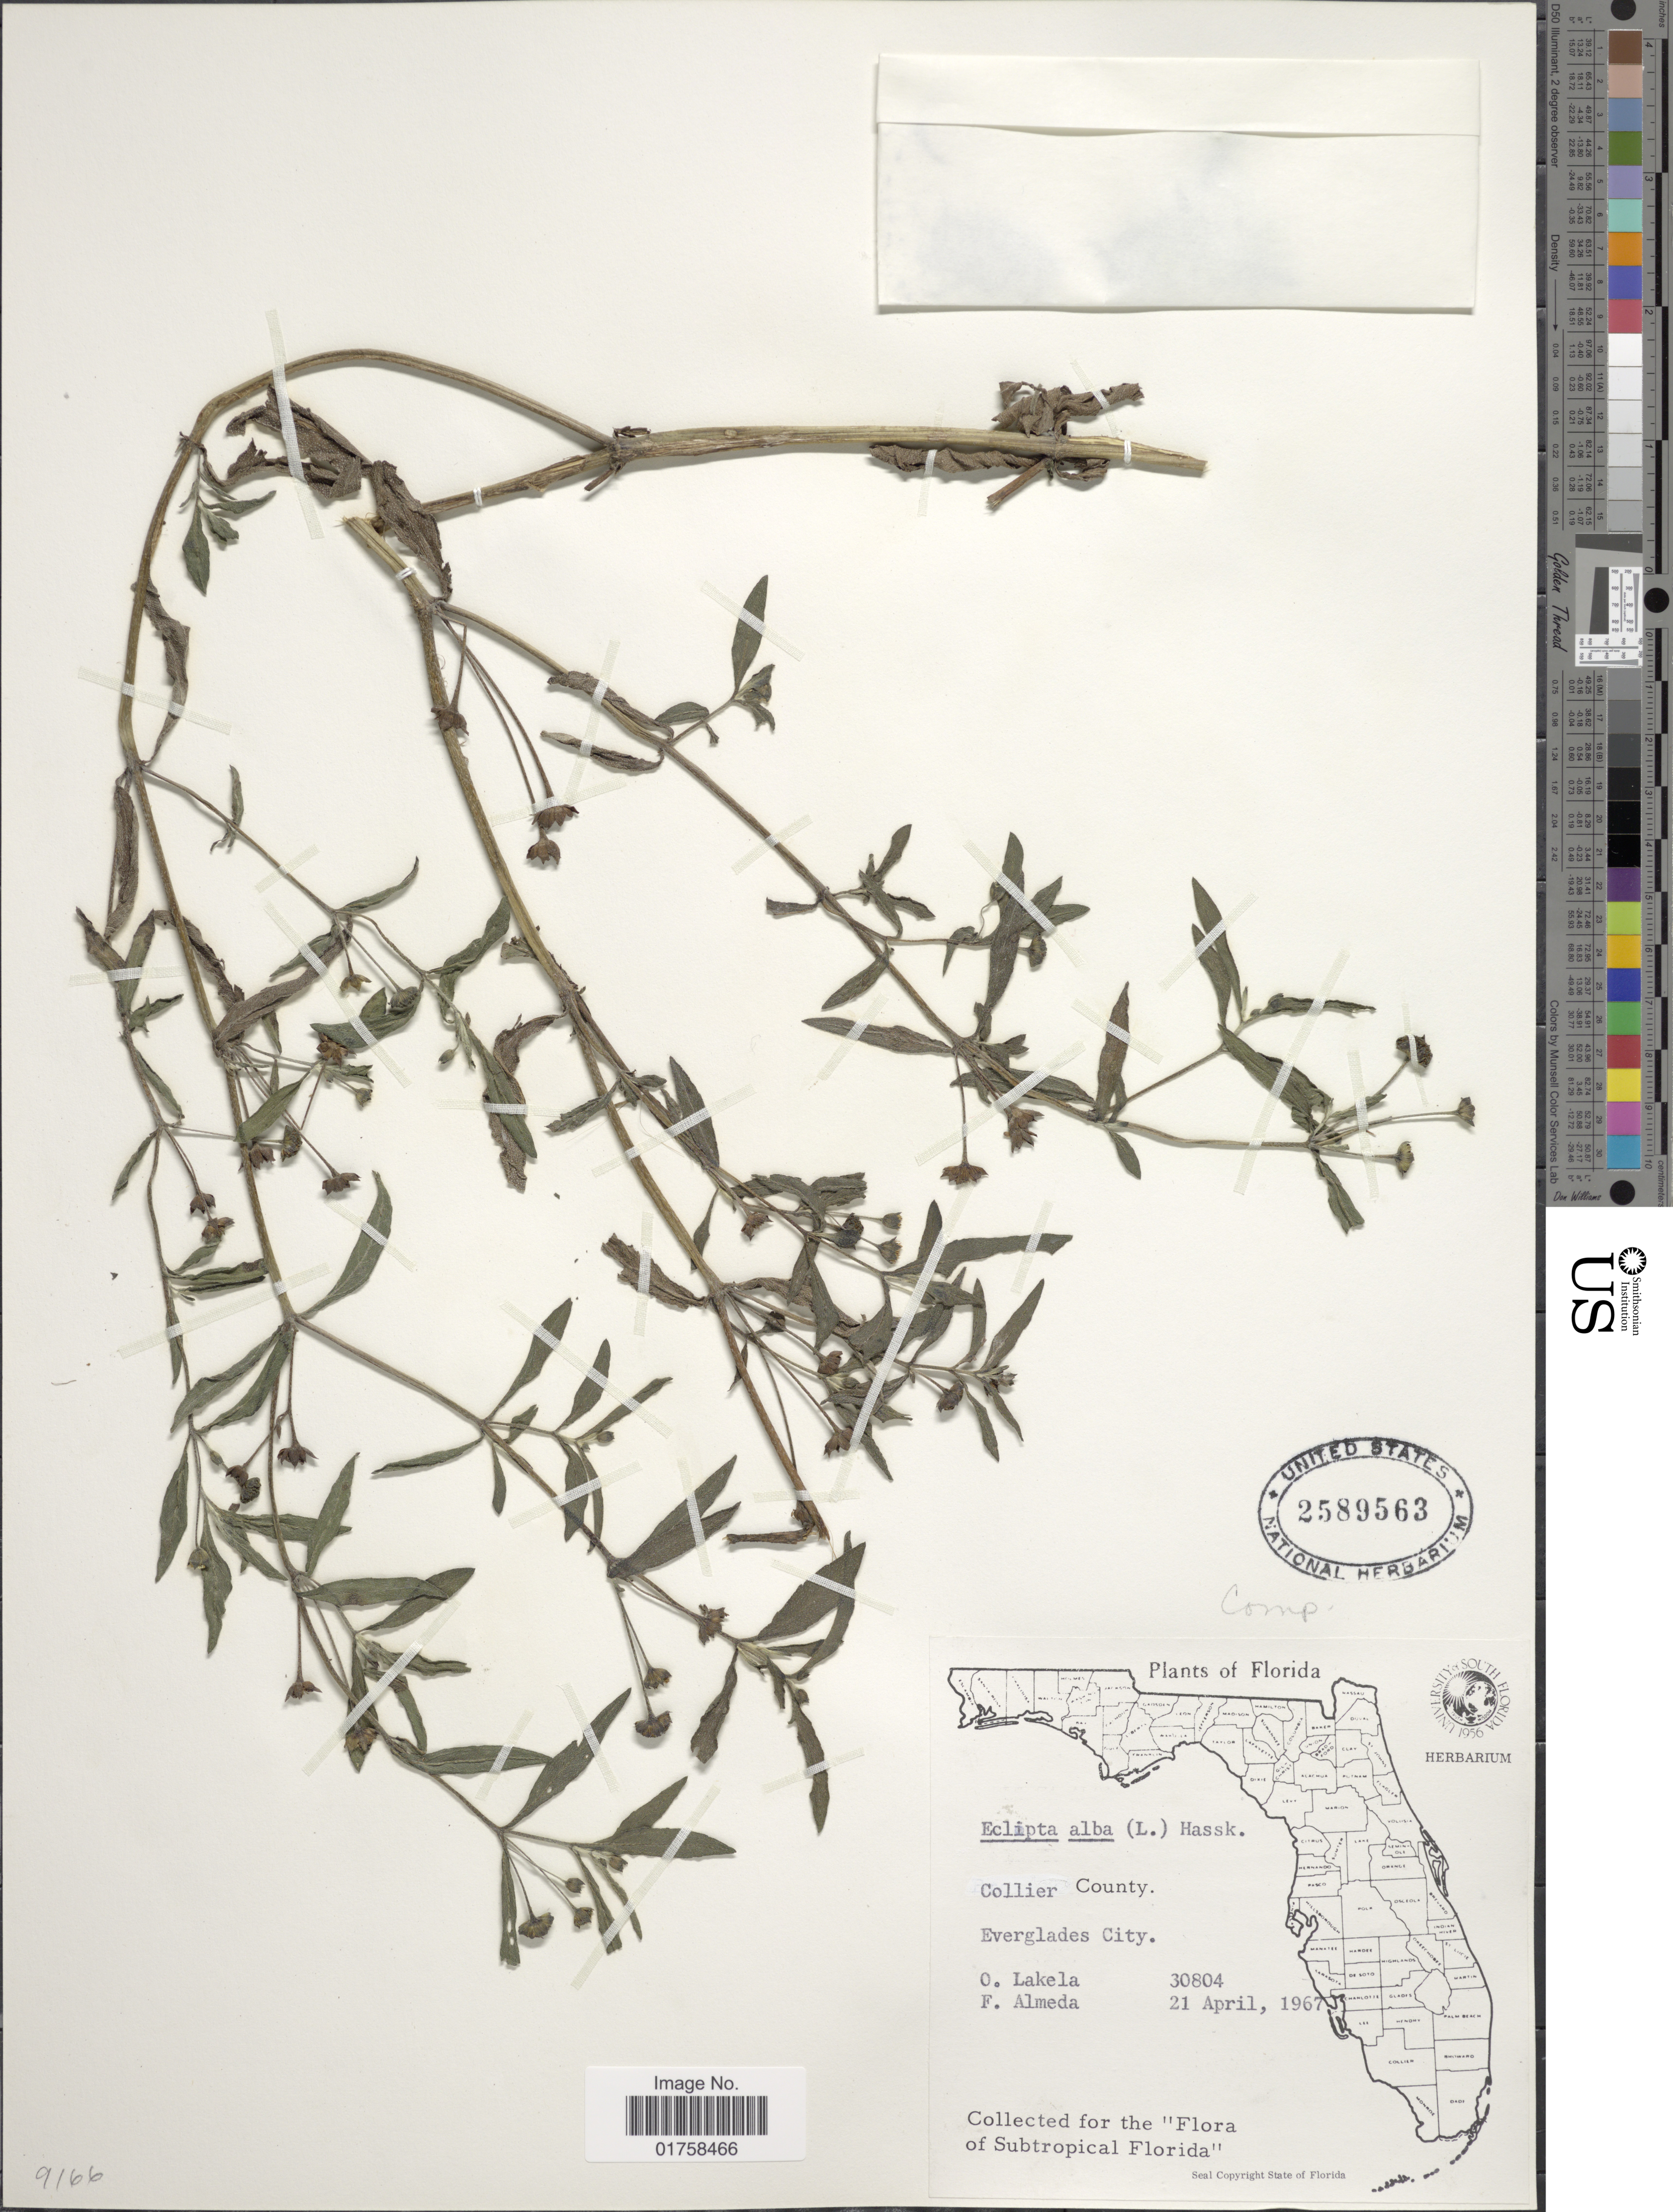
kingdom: Plantae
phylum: Tracheophyta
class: Magnoliopsida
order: Asterales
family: Asteraceae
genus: Eclipta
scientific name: Eclipta alba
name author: (L.) Hassk.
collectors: O. Lakela & F. Almeda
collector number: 30804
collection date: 1967-04-21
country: United States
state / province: Florida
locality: Collier County. Everglades City. Florida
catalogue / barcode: US 2589563